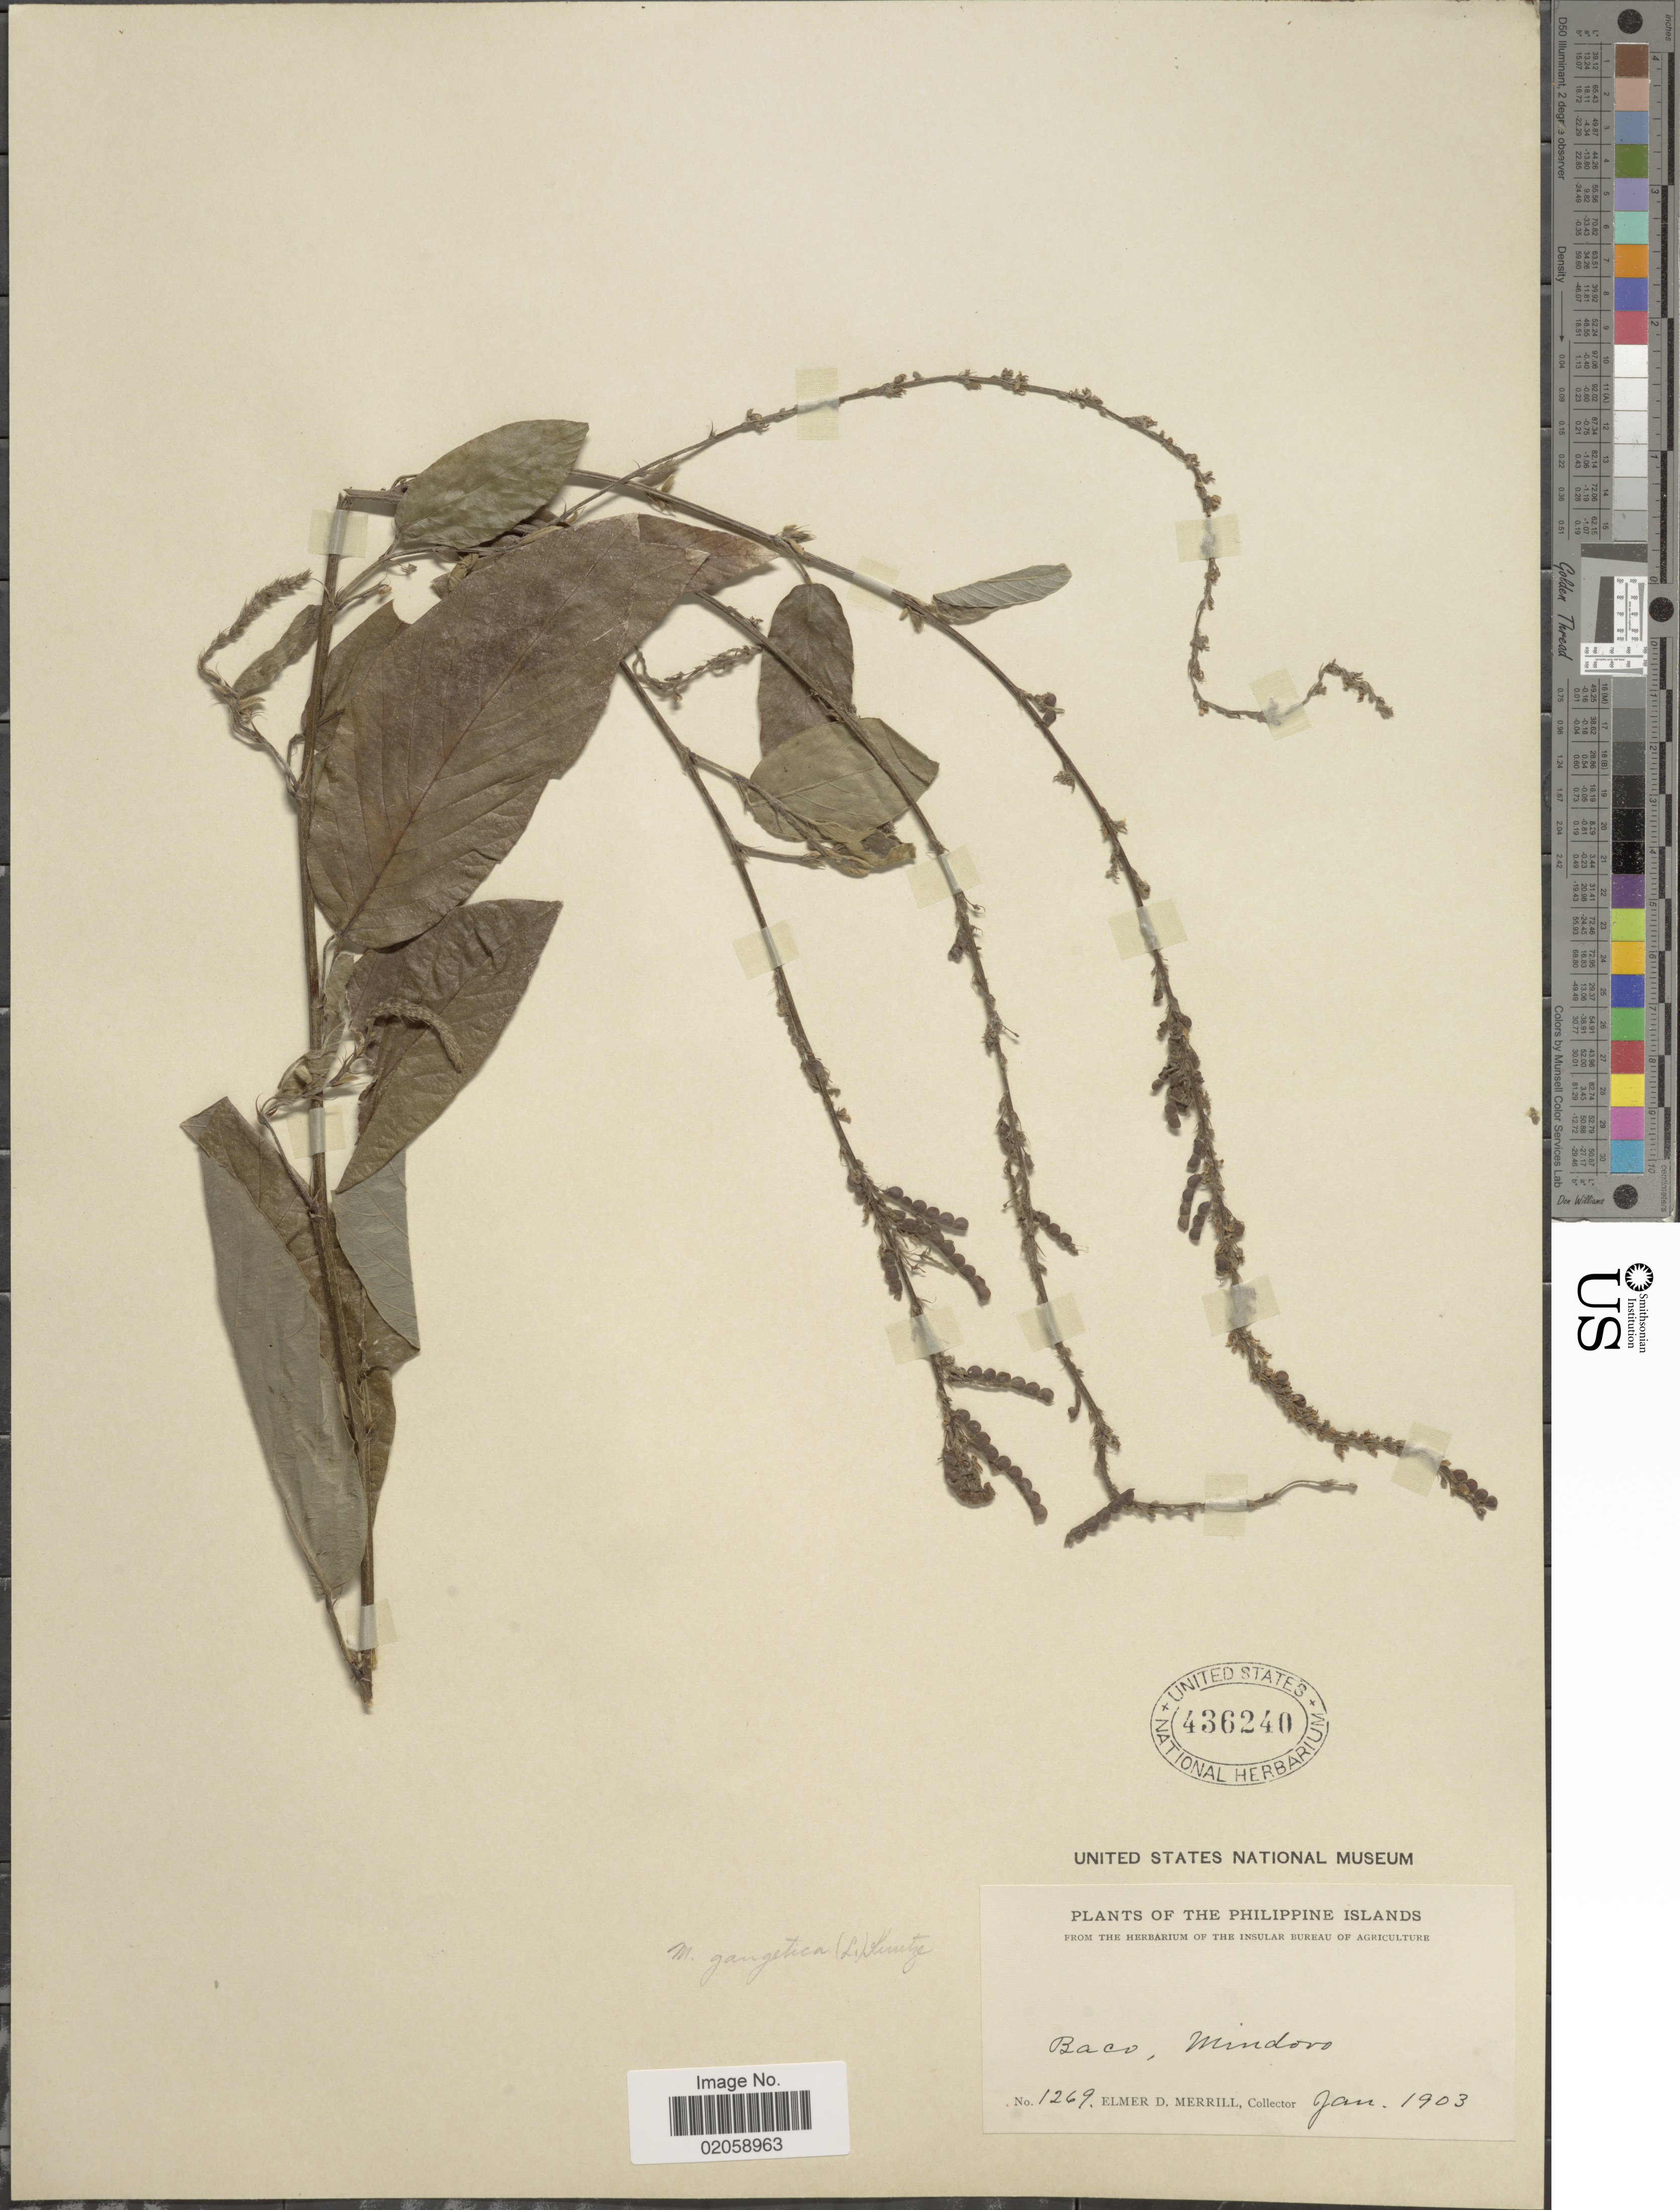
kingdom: Plantae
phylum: Tracheophyta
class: Magnoliopsida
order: Fabales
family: Fabaceae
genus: Pleurolobus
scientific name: Pleurolobus gangeticus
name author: (L.) J. St.-Hil. ex H. Ohashi & K. Ohashi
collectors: E. D. Merrill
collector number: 1269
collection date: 1903-01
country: Philippines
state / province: Mimaropa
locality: Philippine Islands. Baco, Mindoro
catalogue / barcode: US 436240